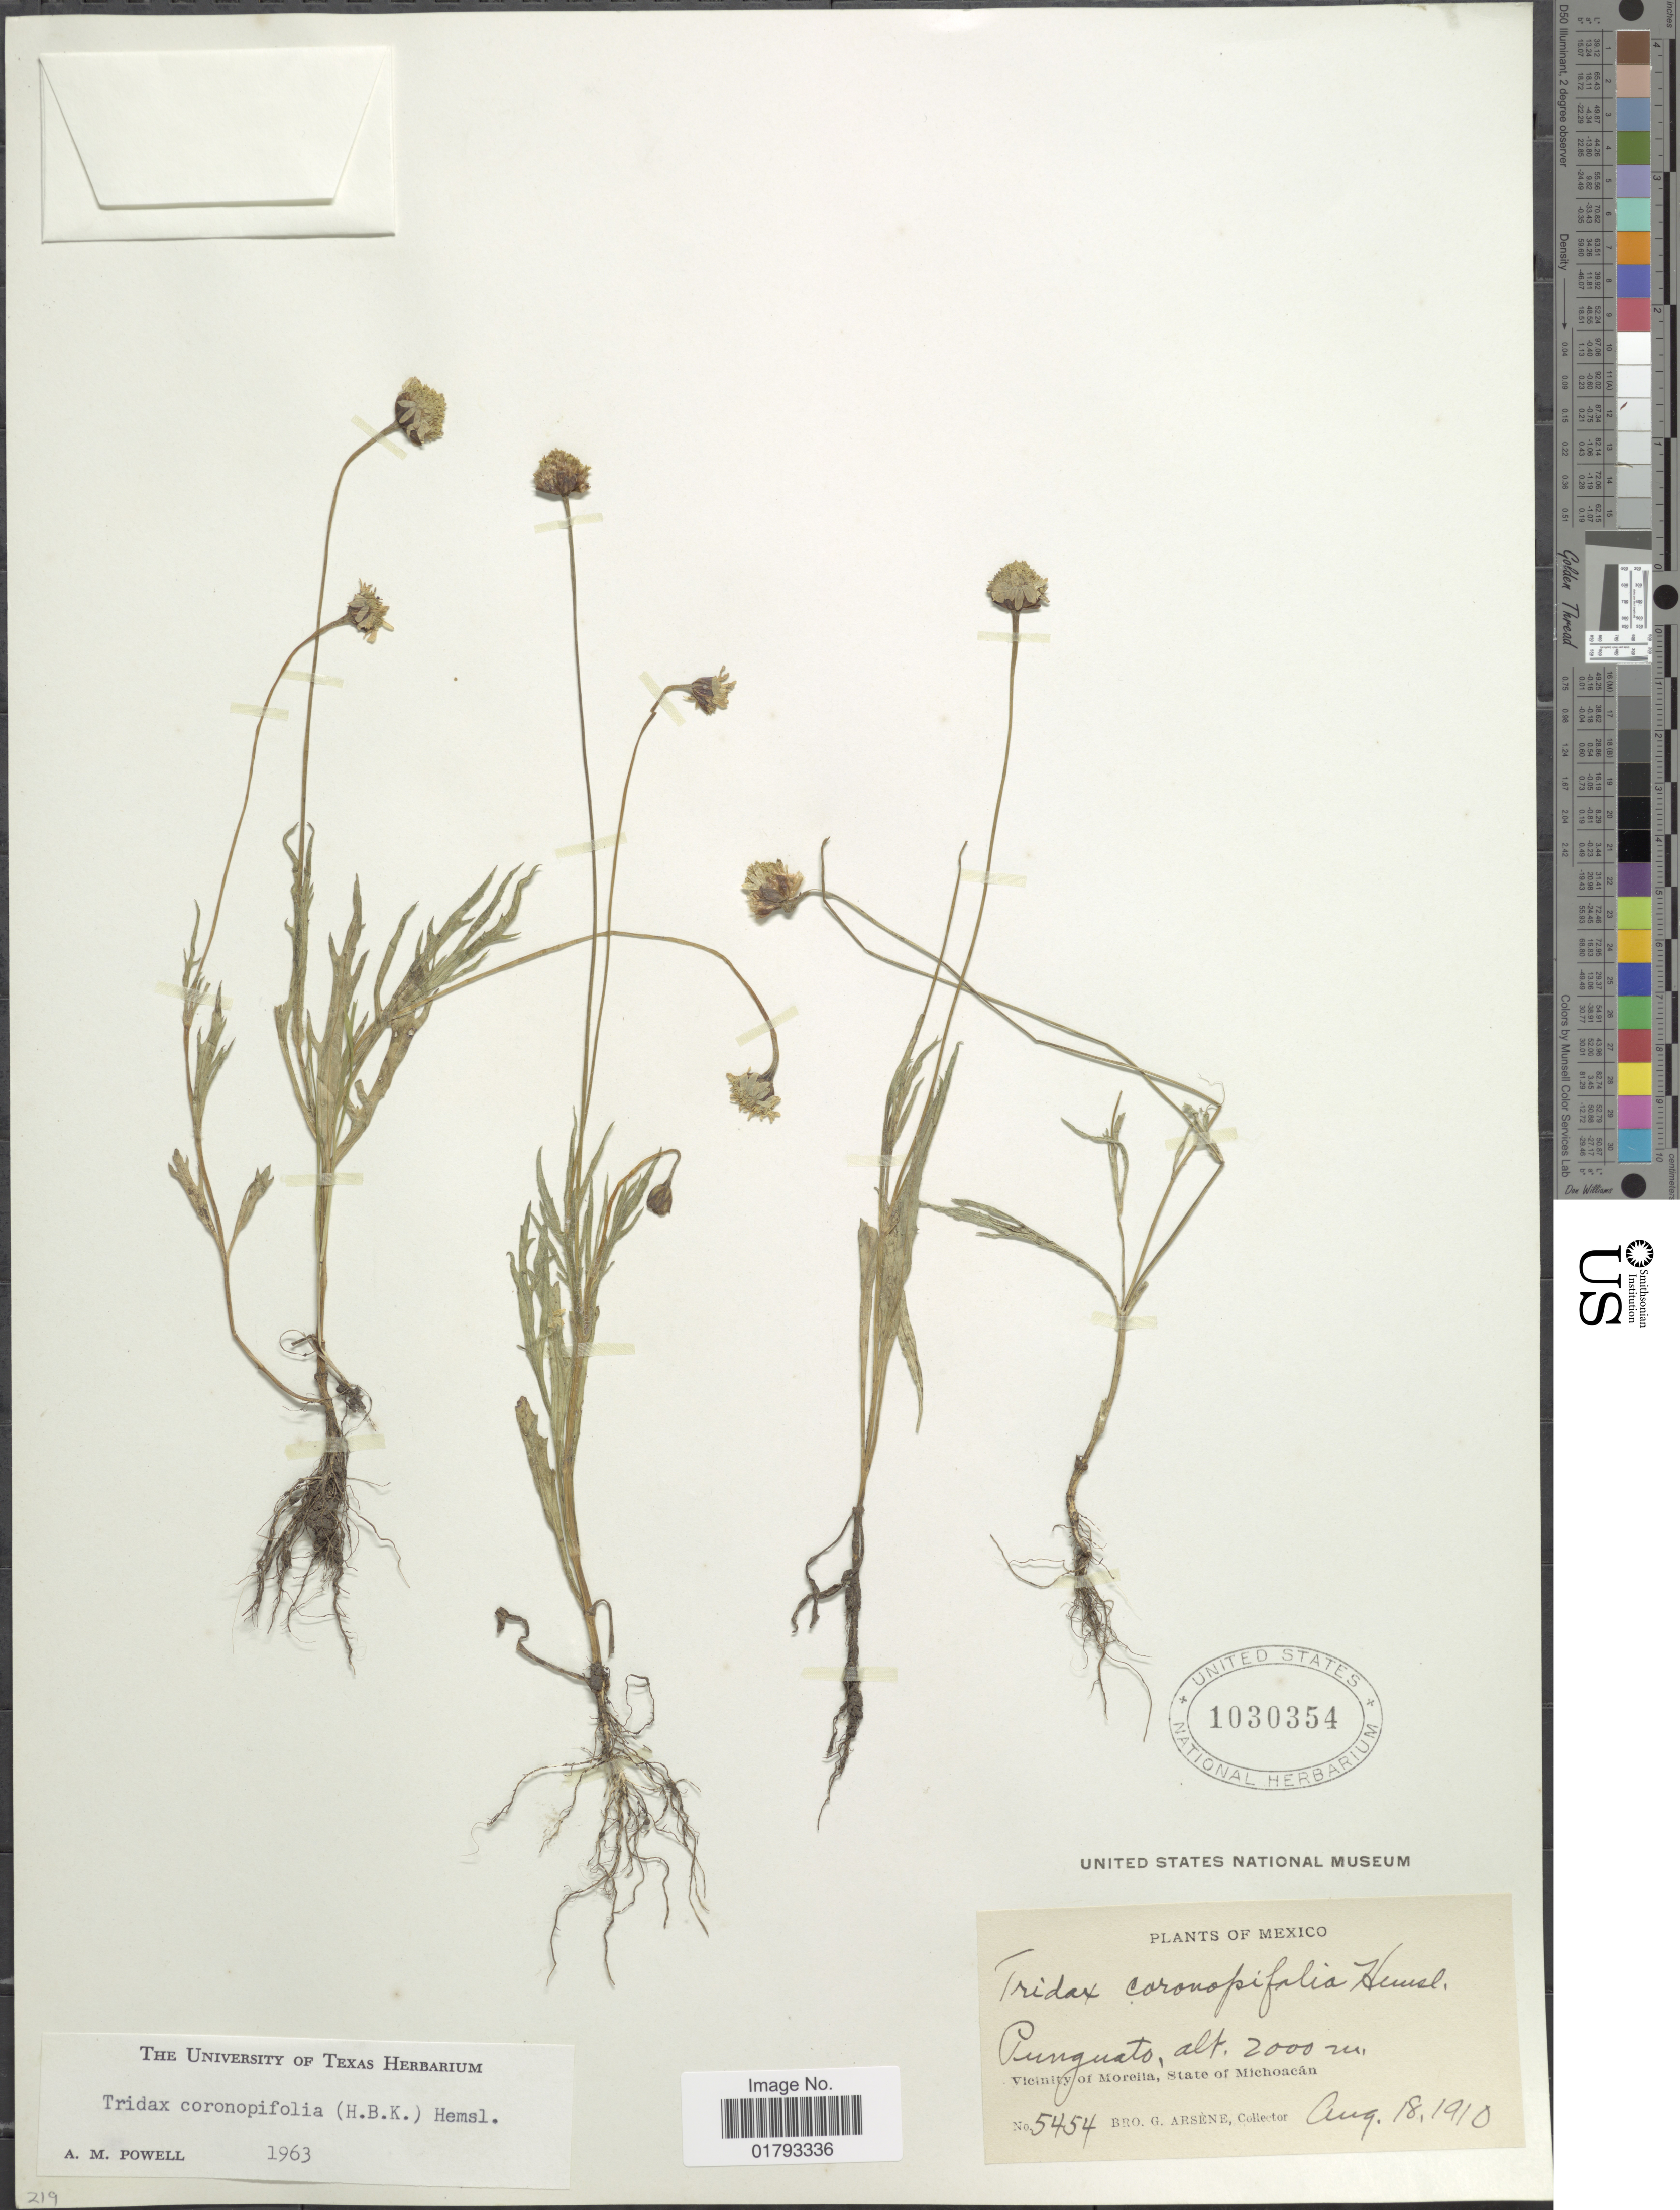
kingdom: Plantae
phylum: Tracheophyta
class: Magnoliopsida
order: Asterales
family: Asteraceae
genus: Tridax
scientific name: Tridax coronopifolia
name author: (Kunth) Hemsl.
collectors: Bro. G. Arsène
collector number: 5454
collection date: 1910-08-18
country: Mexico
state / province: Michoacán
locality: Punguato. Vicinity of Morelia. State of Michoacan.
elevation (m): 2000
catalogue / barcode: US 1030354